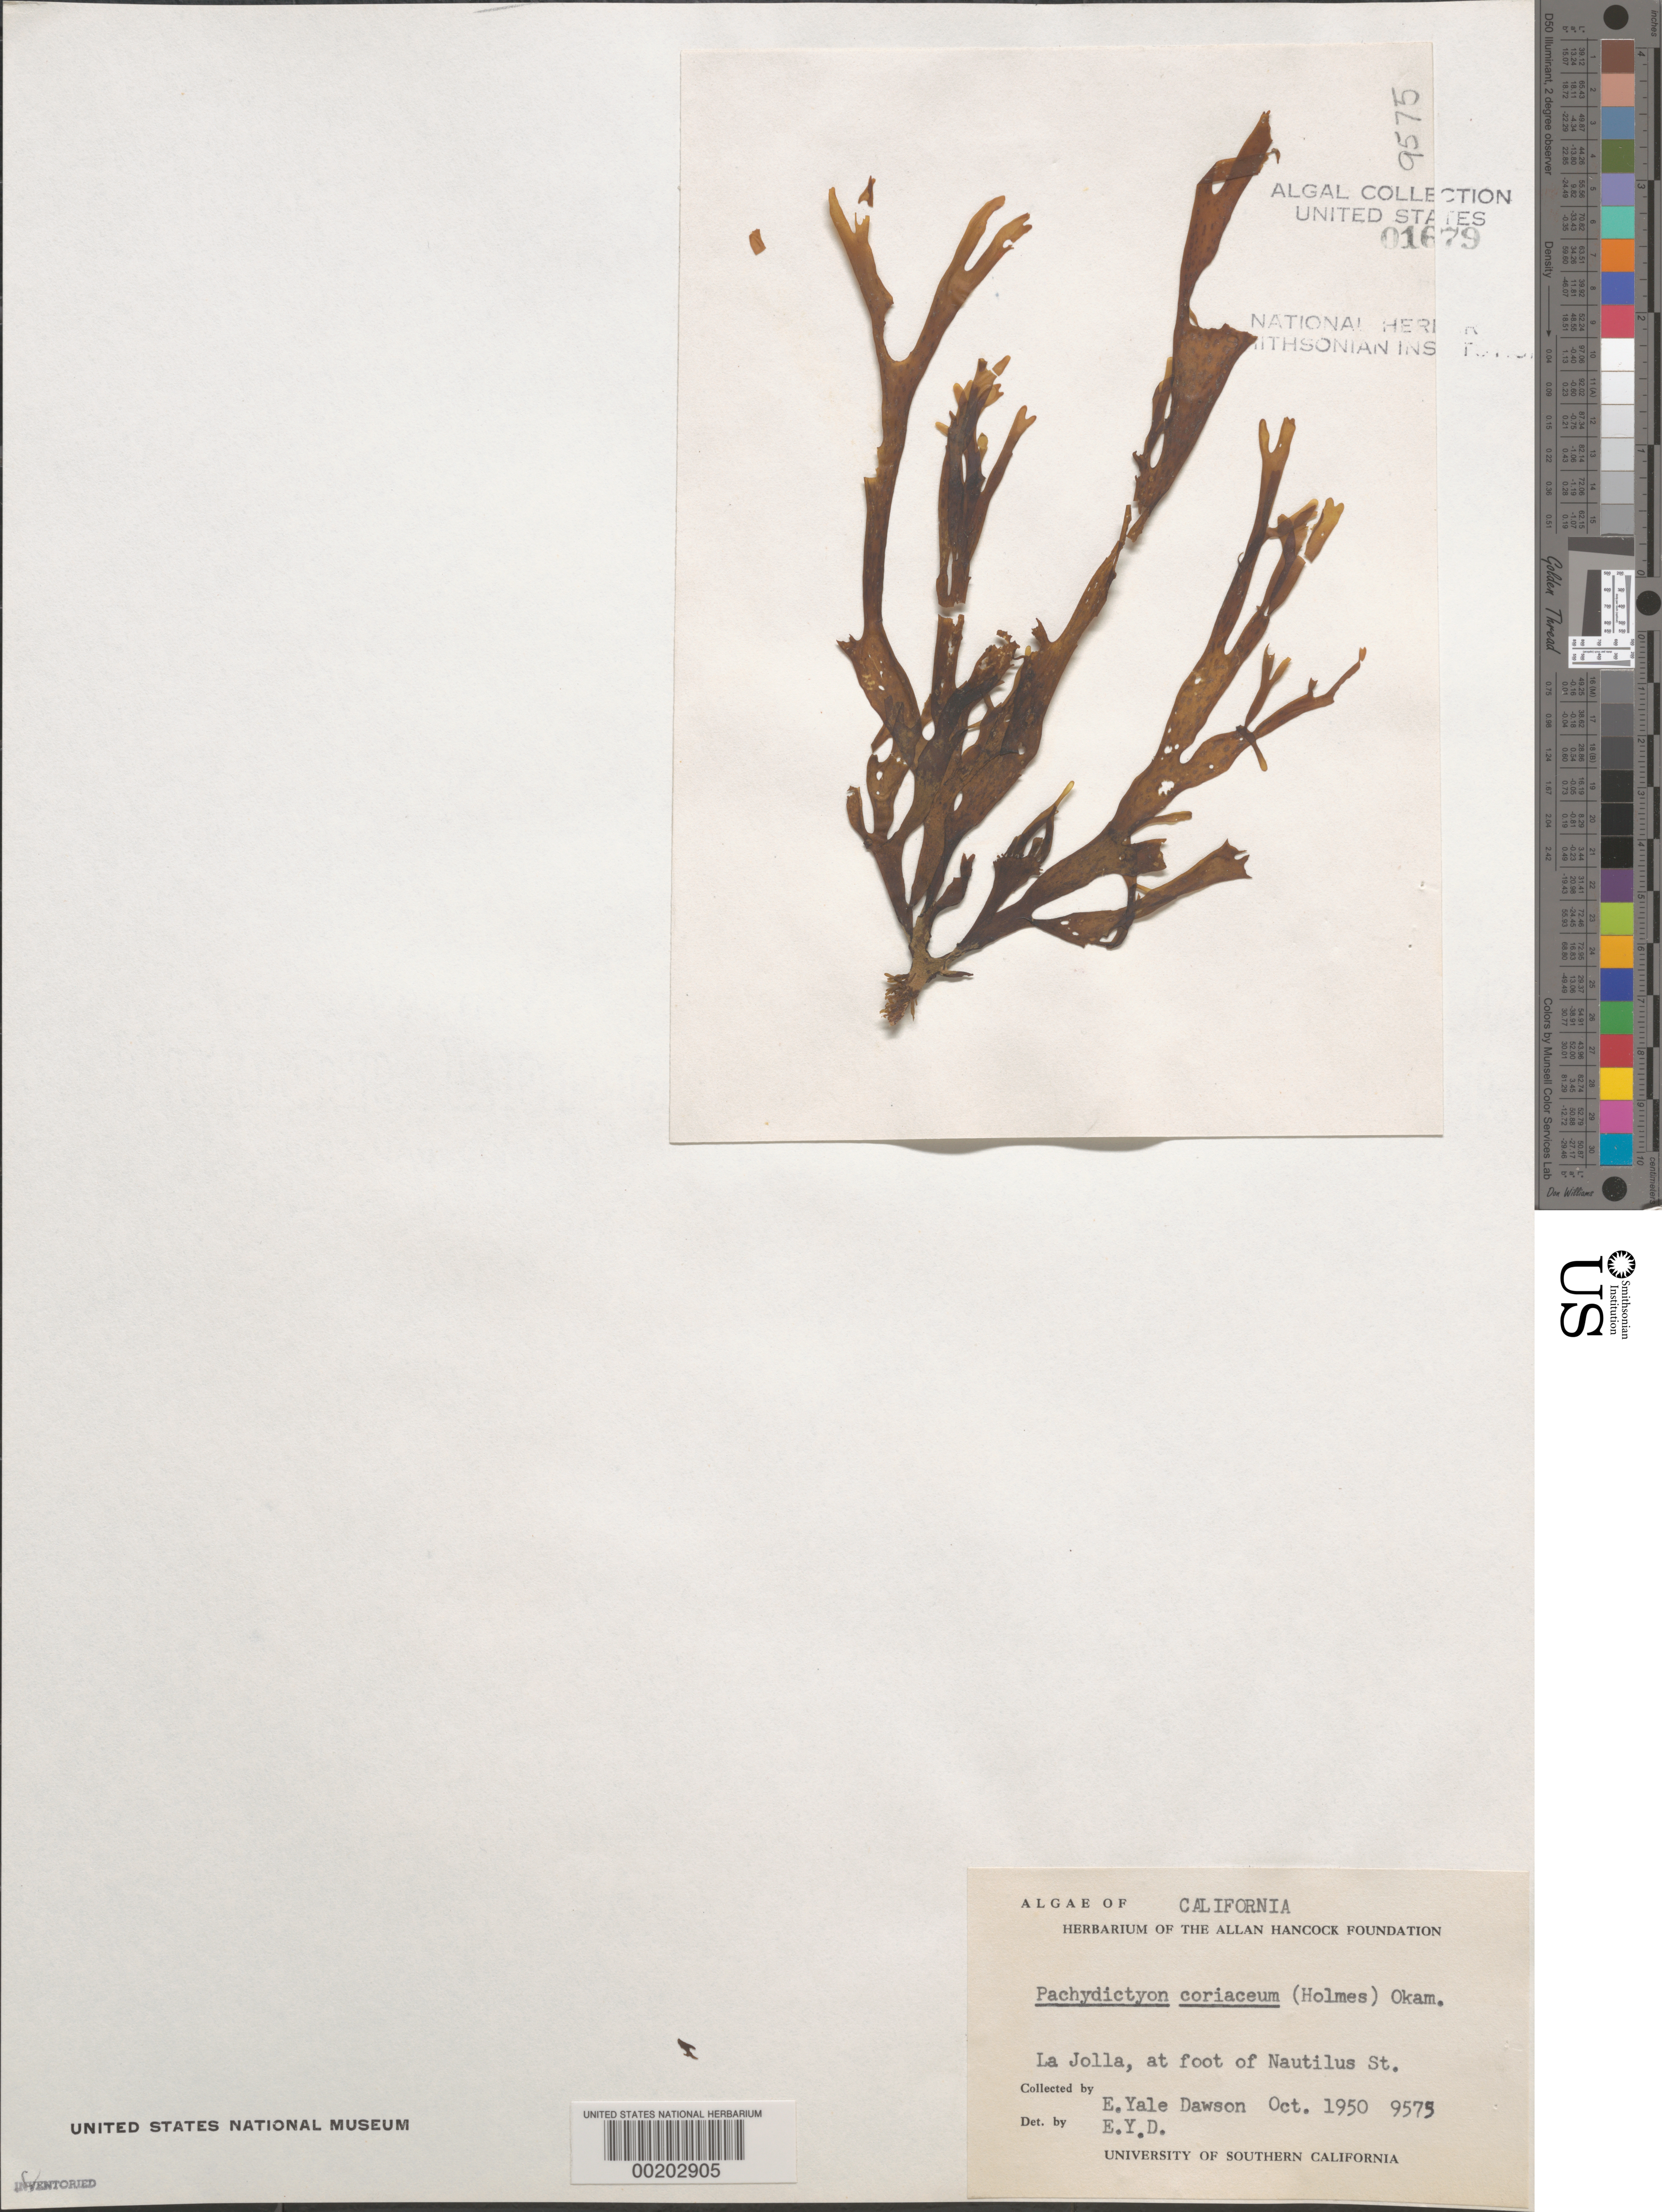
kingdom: Chromista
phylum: Ochrophyta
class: Phaeophyceae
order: Dictyotales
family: Dictyotaceae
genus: Pachydictyon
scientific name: Pachydictyon coriaceum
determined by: Dawson, E. Y.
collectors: E. Y. Dawson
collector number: EYD 9575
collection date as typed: Oct 1950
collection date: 1950-10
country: United States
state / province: California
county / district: San Diego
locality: La Jolla, foot of Nautilus Street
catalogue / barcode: US 1679